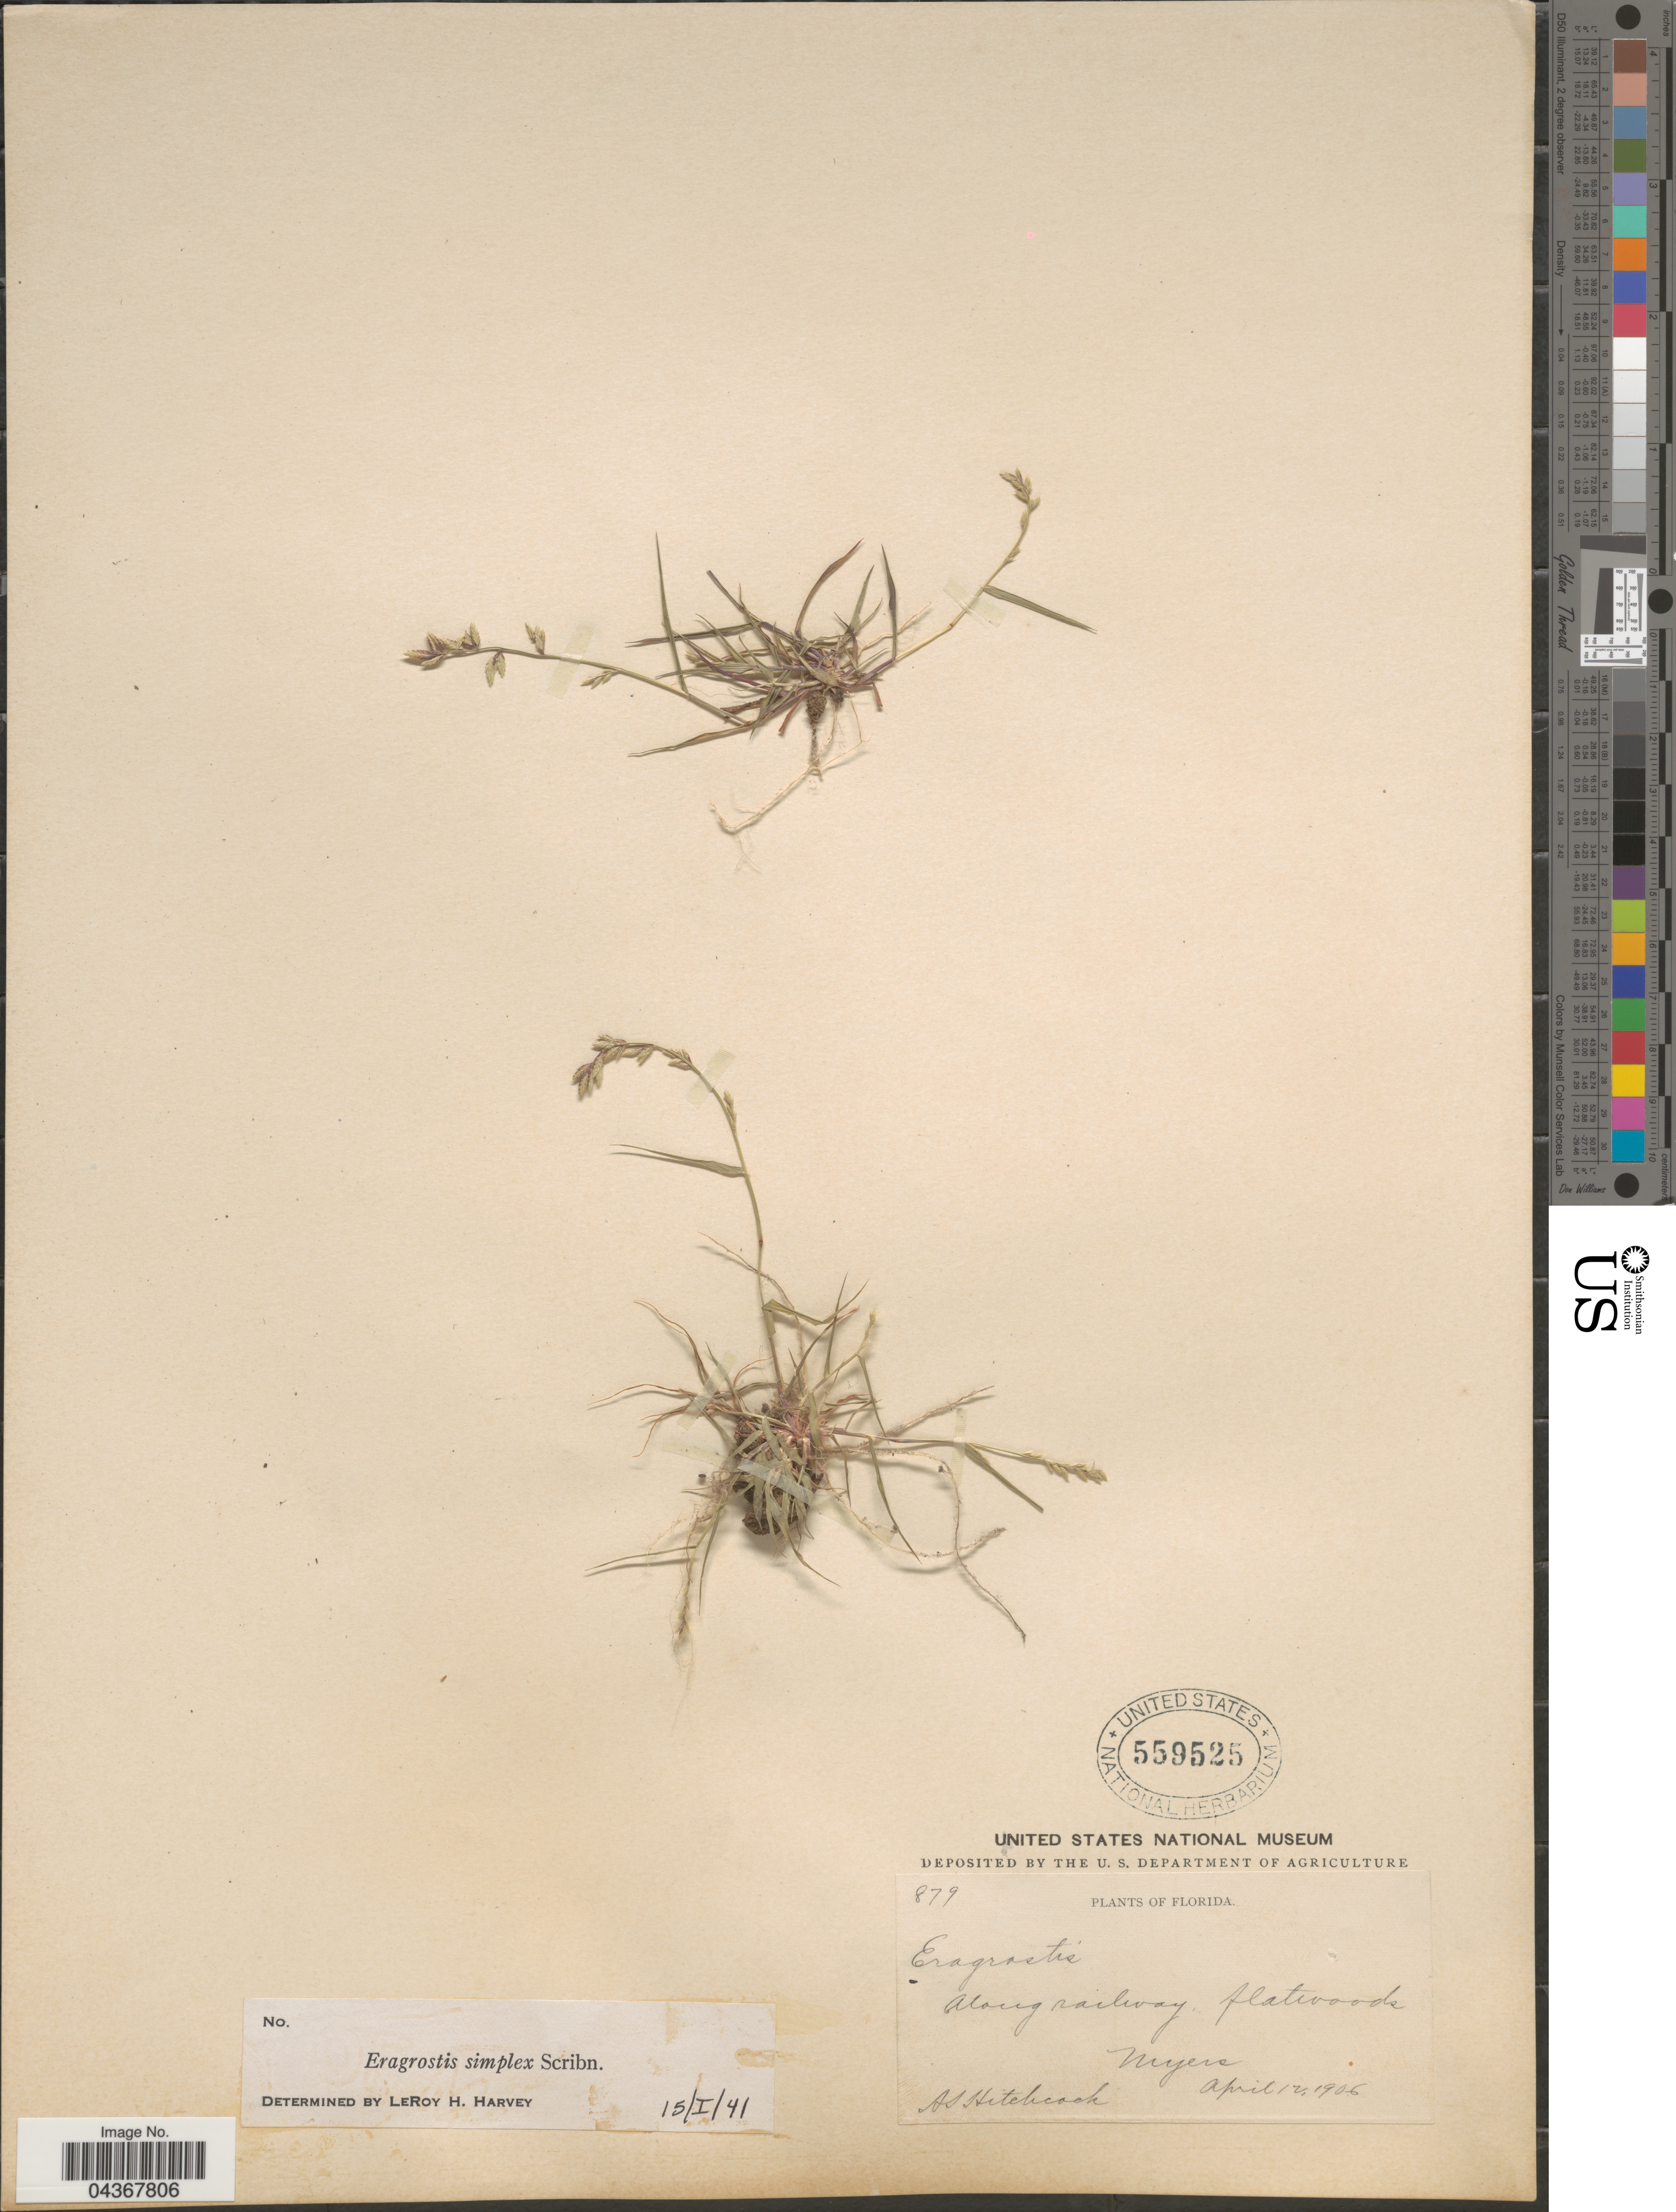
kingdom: Plantae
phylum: Tracheophyta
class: Liliopsida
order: Poales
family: Poaceae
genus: Eragrostis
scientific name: Eragrostis cumingii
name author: Steud.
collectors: A. S. Hitchcock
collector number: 879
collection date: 1906-04-12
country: United States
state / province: Florida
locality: Along railway, flatwoods. Myers.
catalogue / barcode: US 559525